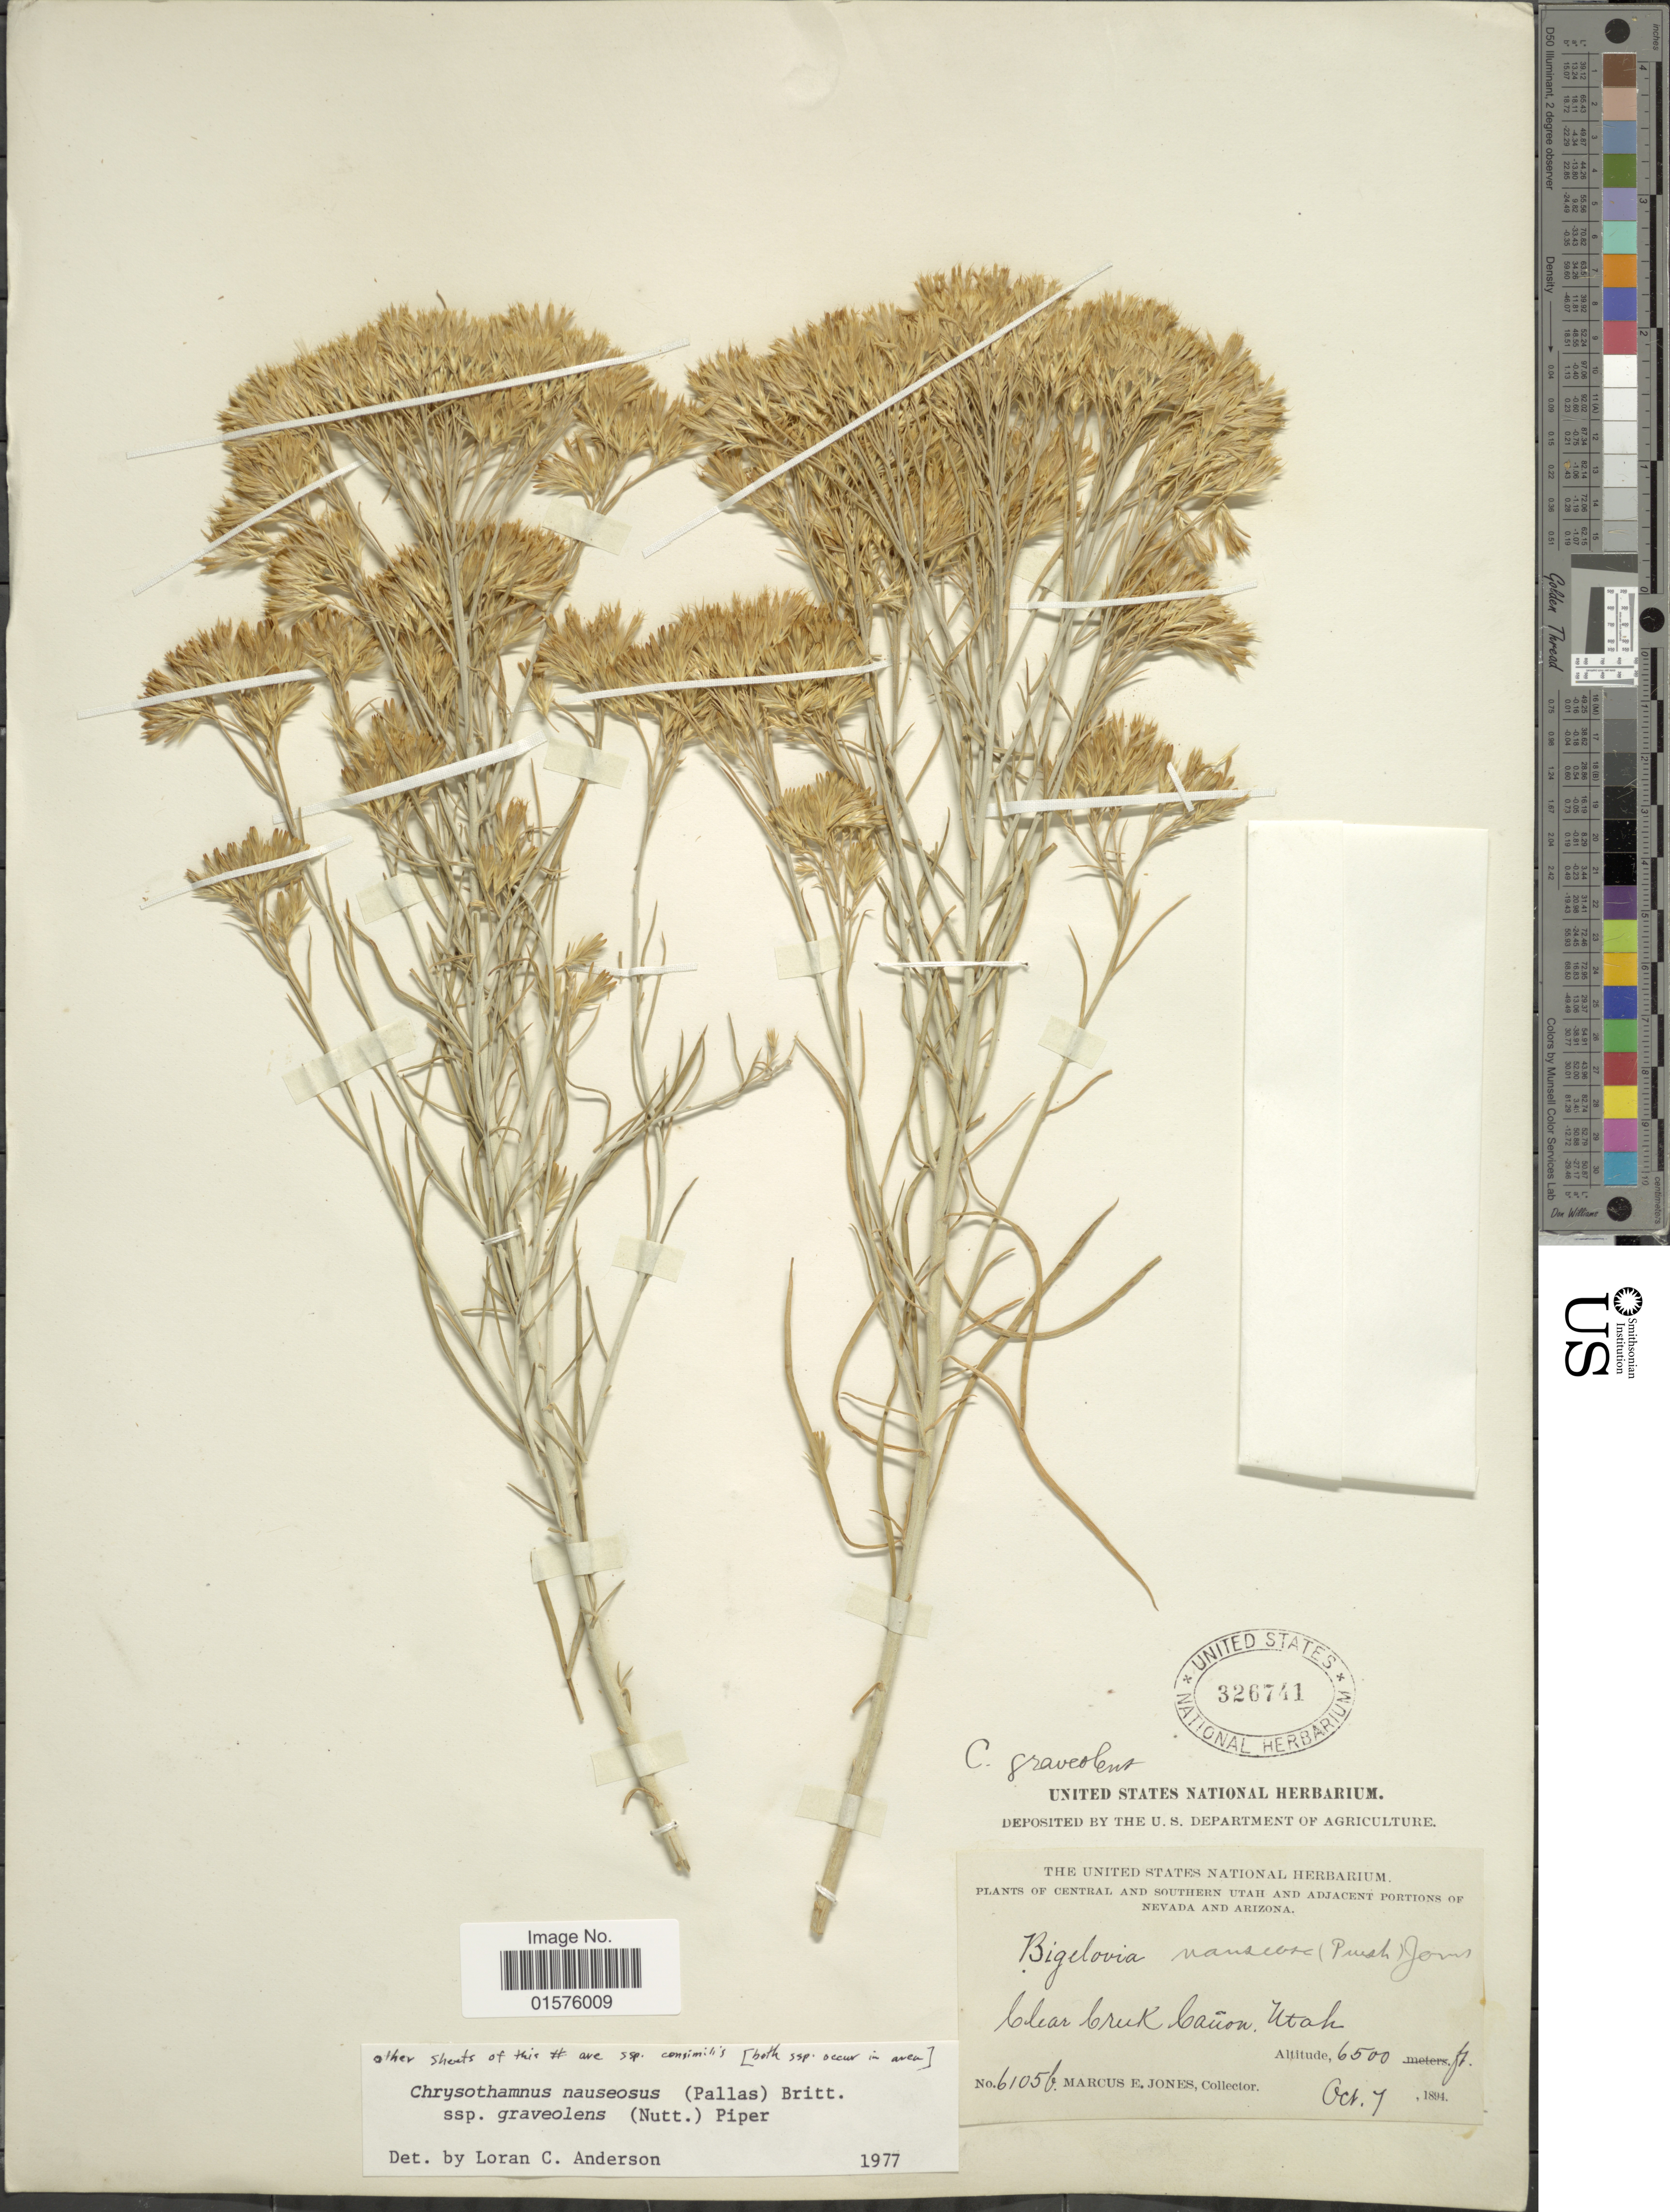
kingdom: Plantae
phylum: Tracheophyta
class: Magnoliopsida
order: Asterales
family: Asteraceae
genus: Chrysothamnus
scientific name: Chrysothamnus nauseosus subsp. graveolens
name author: (Nutt.) Piper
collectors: M. E. Jones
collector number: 6105b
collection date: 1894-10-07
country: United States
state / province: Utah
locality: Central and southern Utah and adjacent portions of Nevada and Arizona, clear Creek, Cañon, Utah.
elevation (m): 1981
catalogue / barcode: US 326741